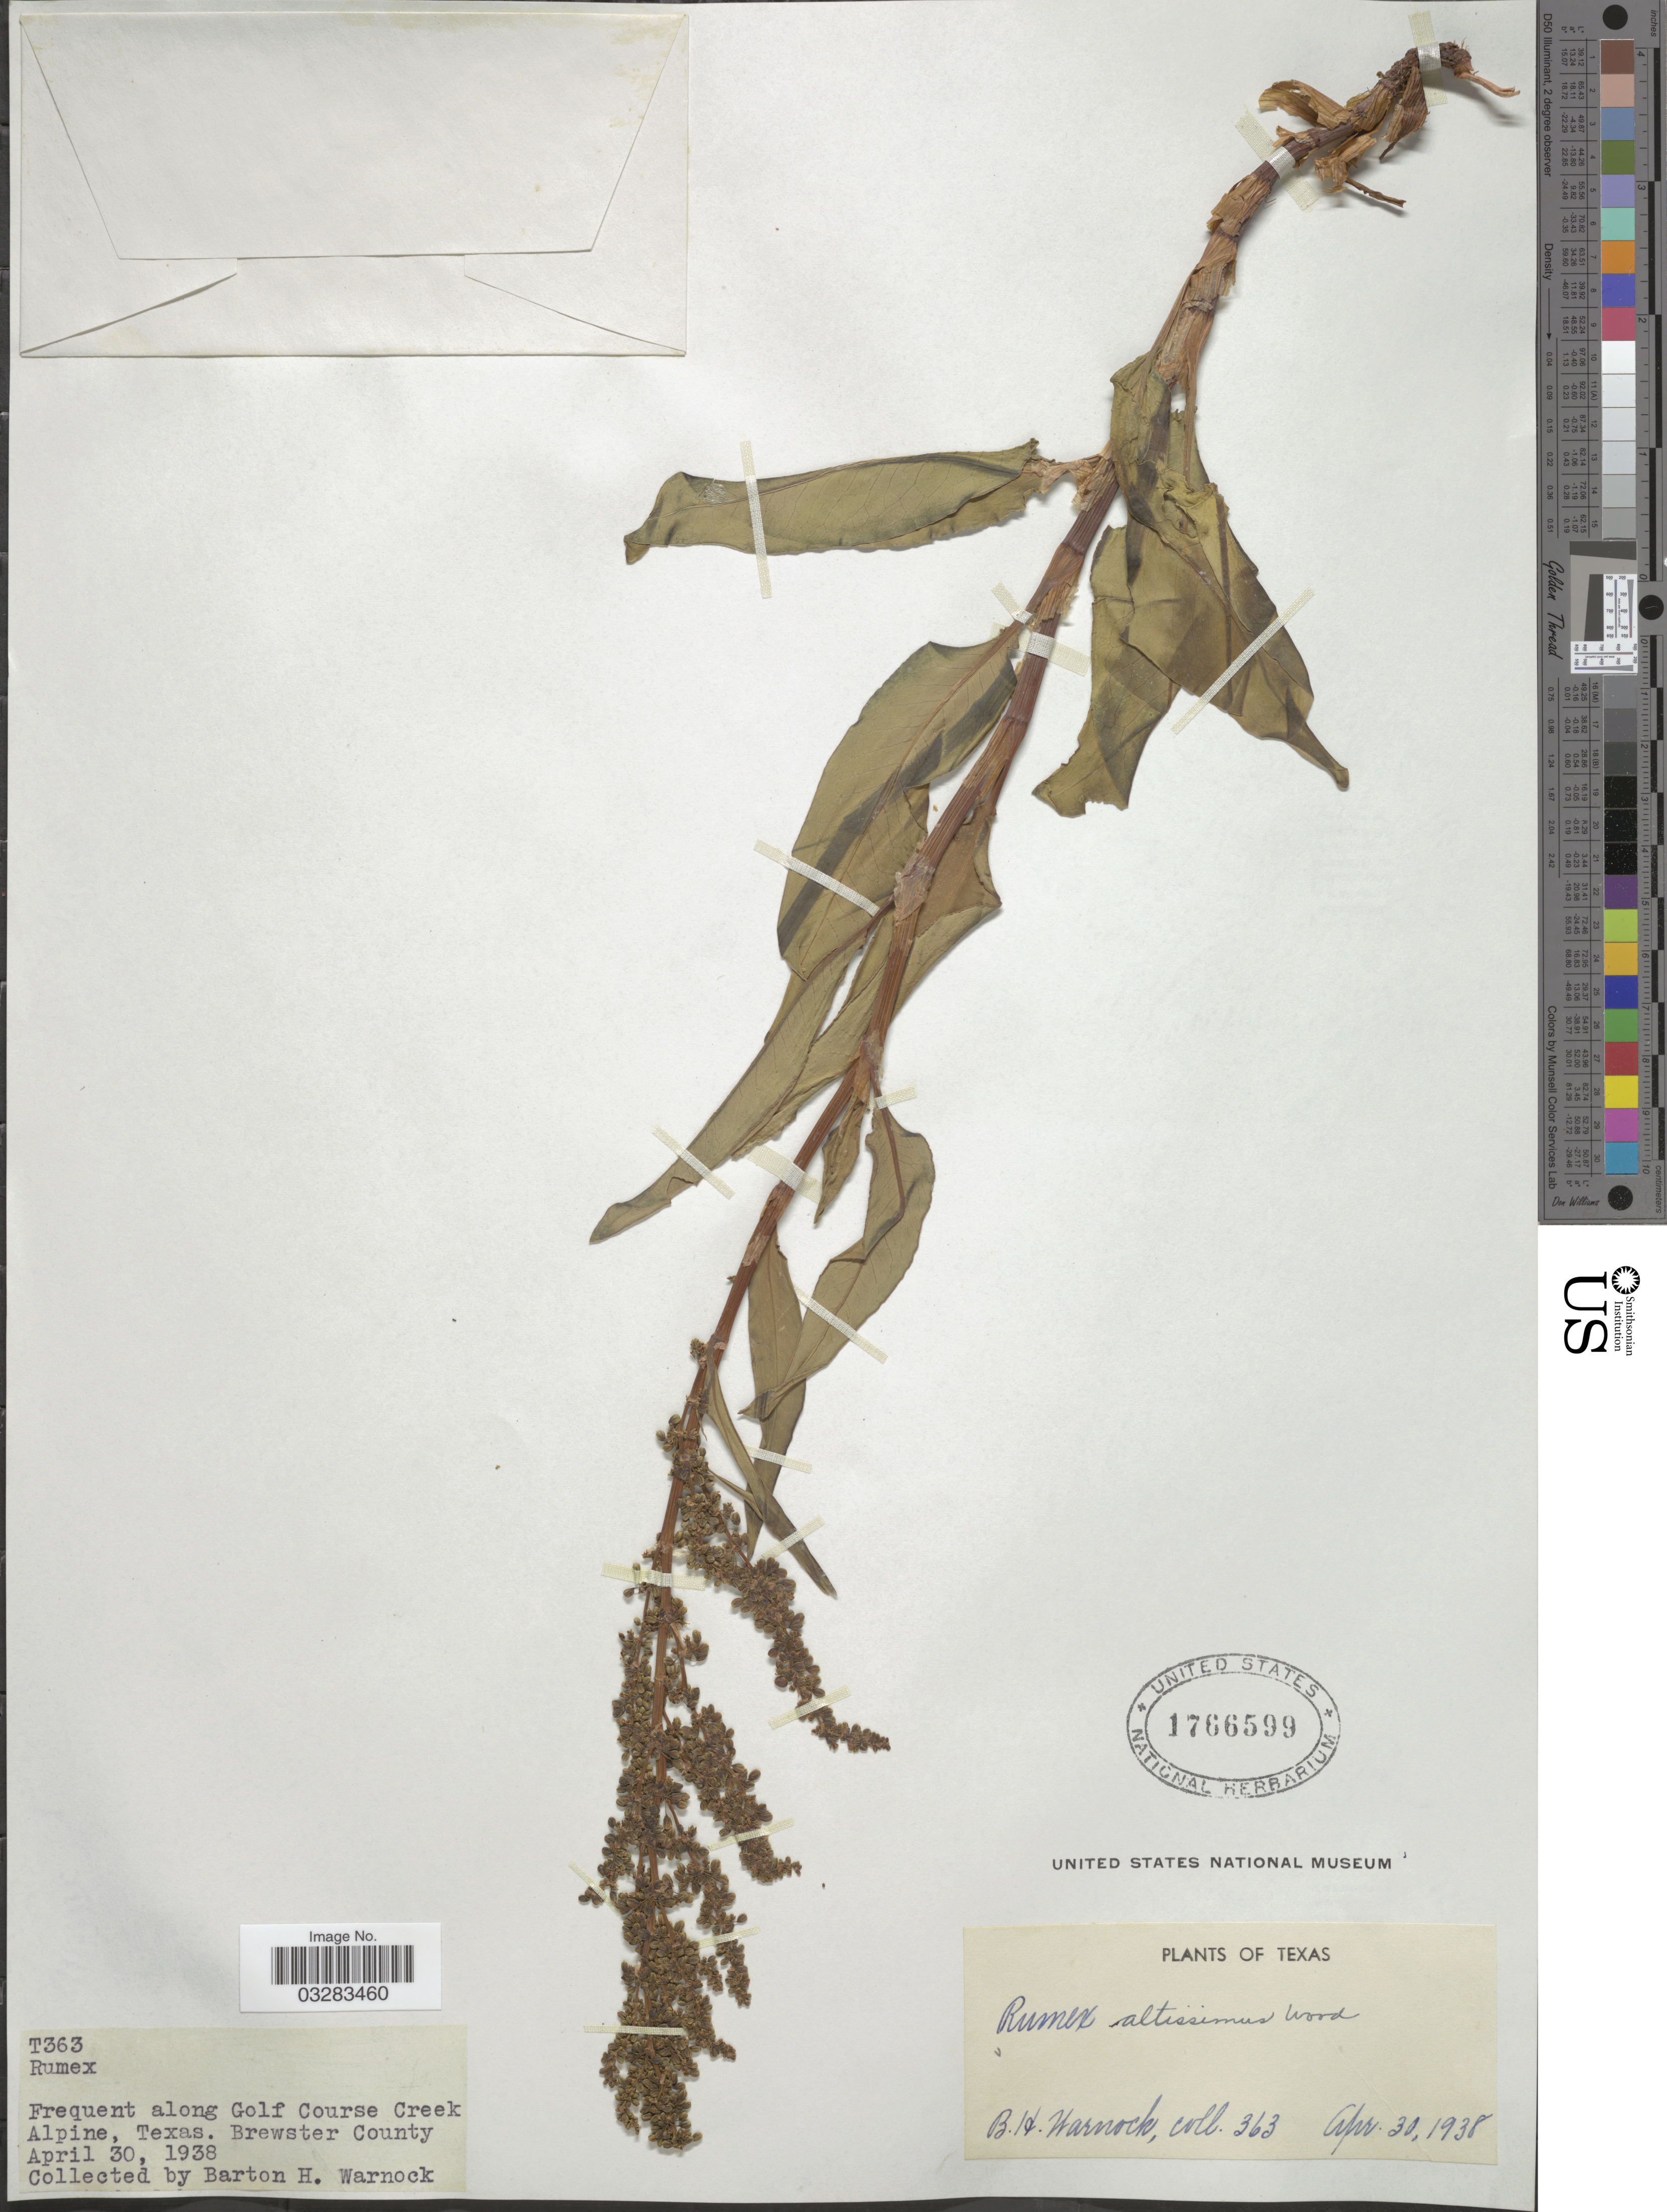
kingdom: Plantae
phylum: Tracheophyta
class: Magnoliopsida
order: Caryophyllales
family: Polygonaceae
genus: Rumex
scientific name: Rumex altissimus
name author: Alph. Wood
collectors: B. H. Warnock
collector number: T363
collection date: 1938-04-30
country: United States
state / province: Texas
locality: Frequent along Golf Course Creek Alpine. Brewster County.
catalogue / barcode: US 1766599